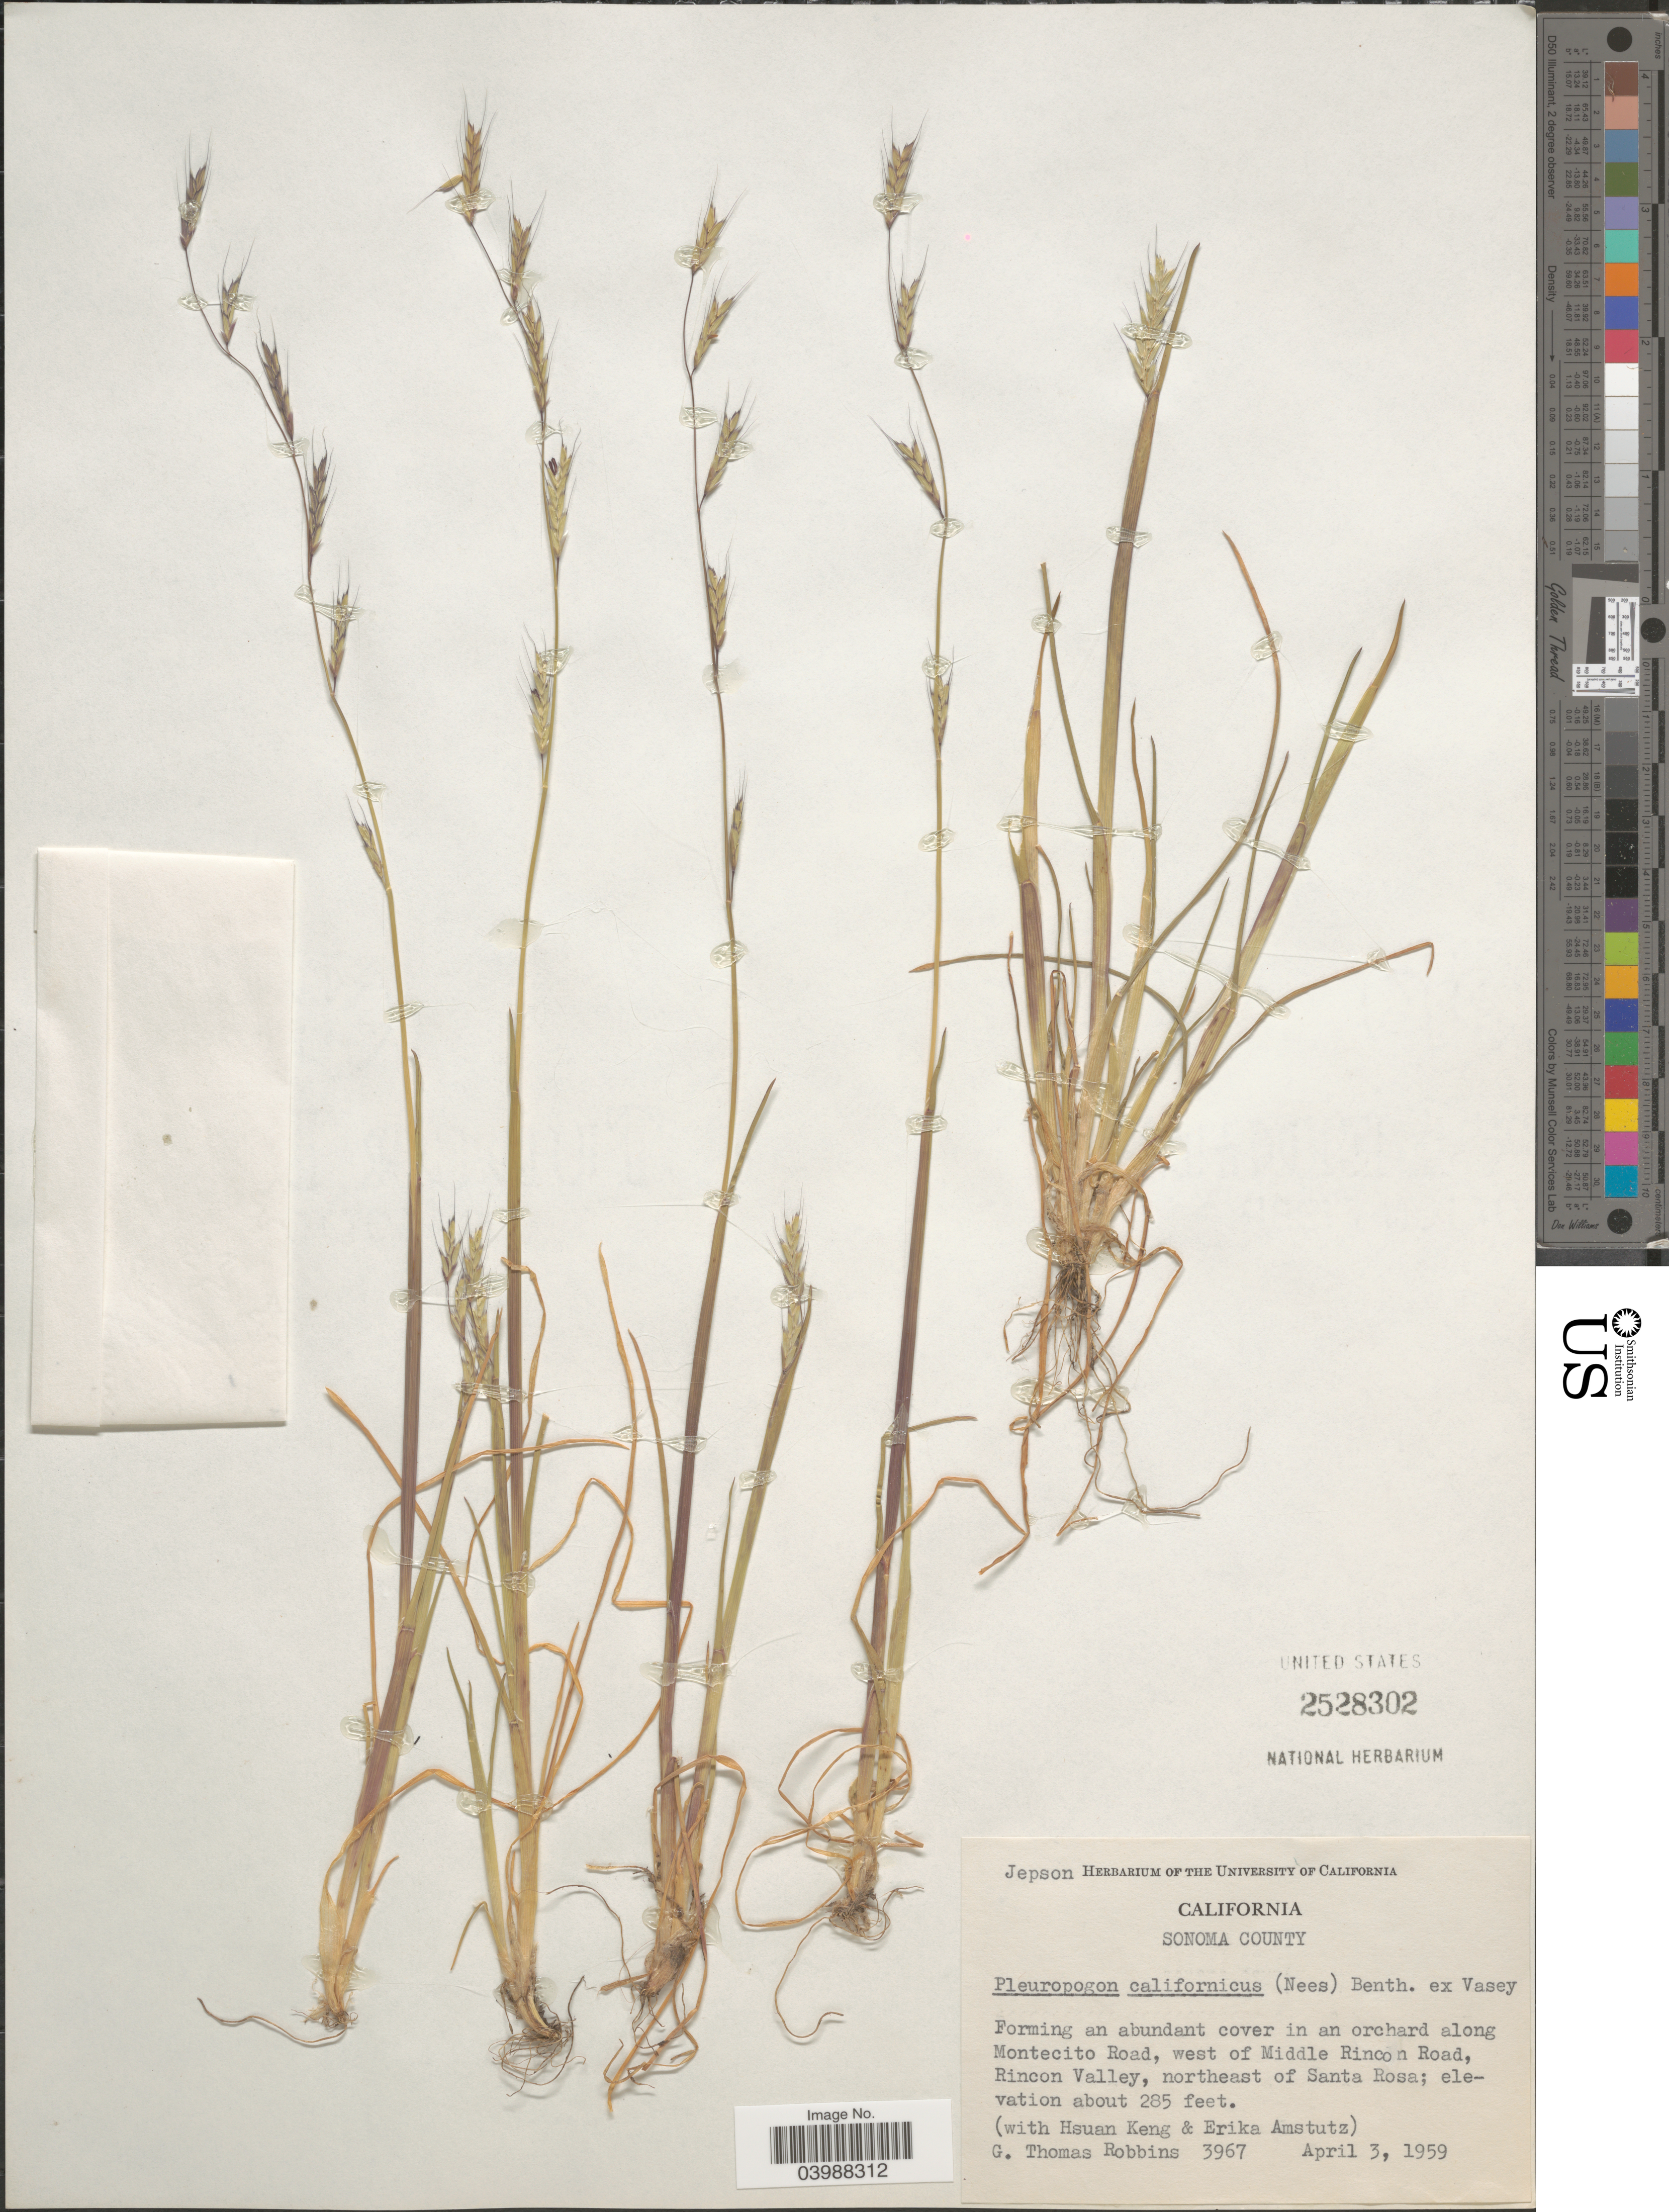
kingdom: Plantae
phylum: Tracheophyta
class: Liliopsida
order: Poales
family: Poaceae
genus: Pleuropogon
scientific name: Pleuropogon californicus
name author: (Nees) Benth. ex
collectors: G. T. Robbins, H. Keng & E. Amstutz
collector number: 3967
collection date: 1959-04-03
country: United States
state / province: California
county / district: Sonoma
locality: Sonoma County. Along Montecito Road, west of Middle Rincon Road, Rincon Valley, northeast of Santa Rosa.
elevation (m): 87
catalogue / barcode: US 2528302